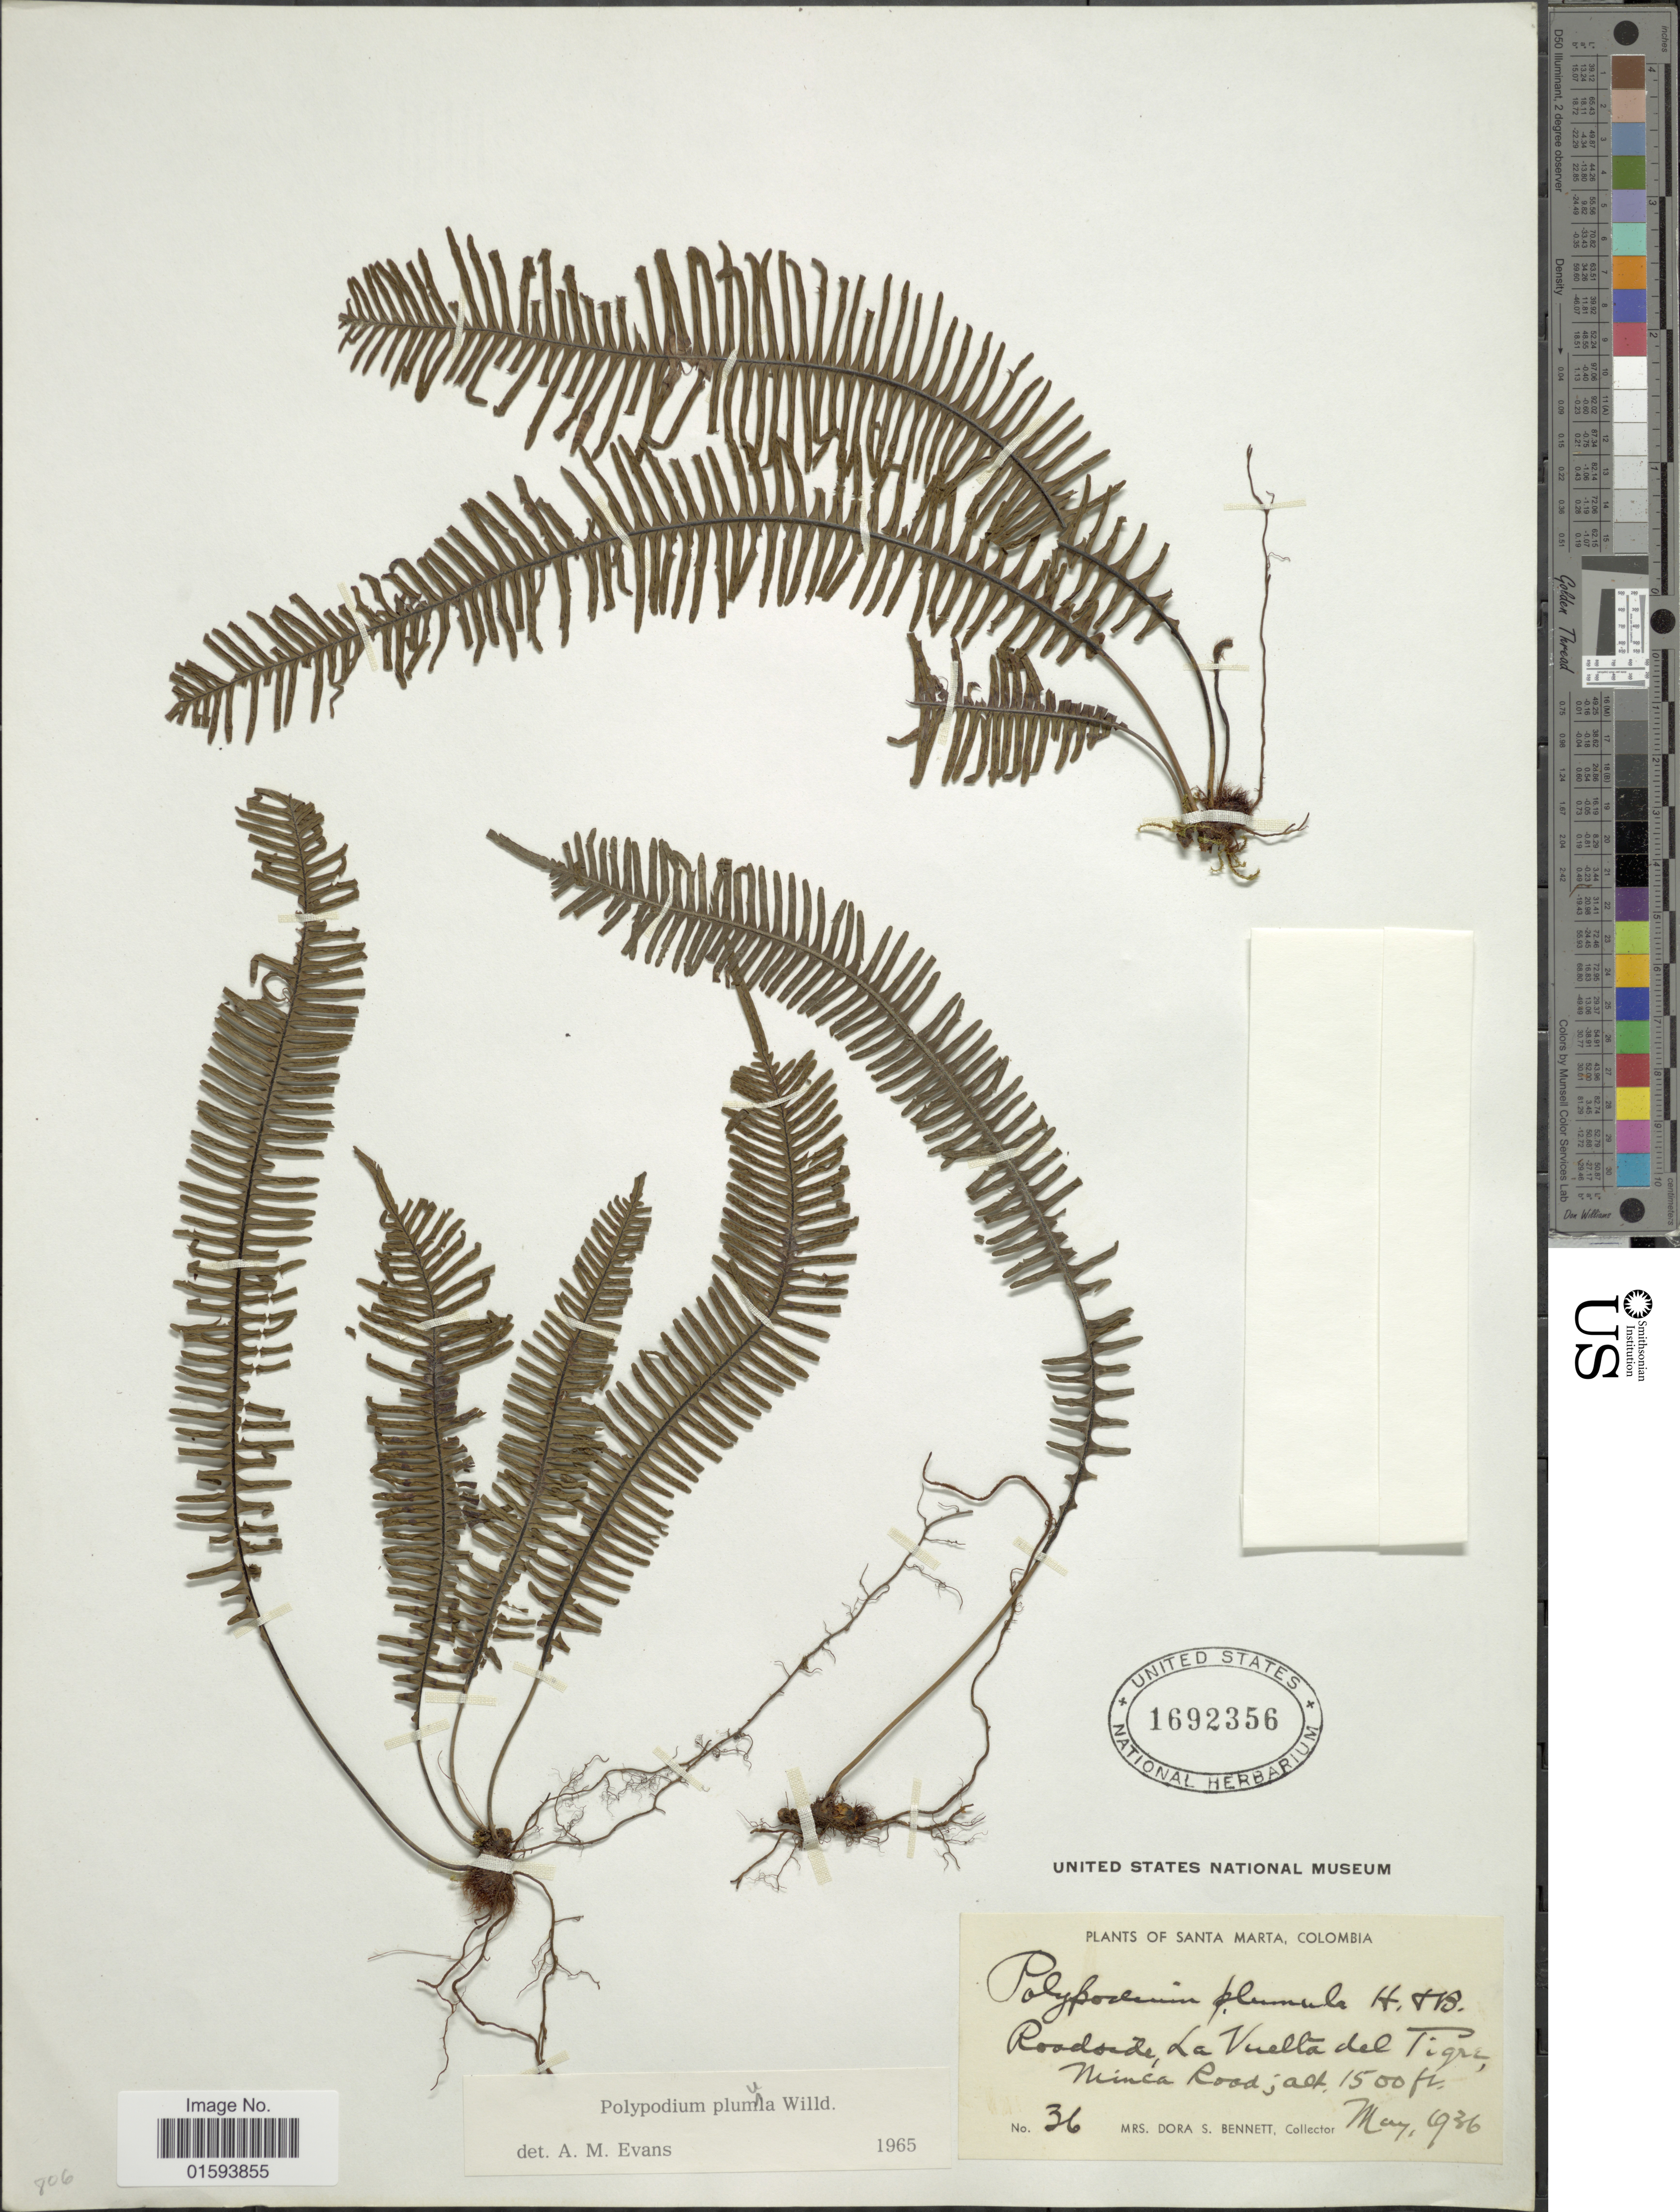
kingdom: Plantae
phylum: Tracheophyta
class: Polypodiopsida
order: Polypodiales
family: Polypodiaceae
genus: Pecluma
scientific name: Pecluma plumula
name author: (Humb. & Bonpl. ex Willd.) M.G. Price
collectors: D. Bennett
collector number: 36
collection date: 1936-05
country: Colombia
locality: Santa Marta, Colombia, Roadside La Vuelta del Tigre Minca Road.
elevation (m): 457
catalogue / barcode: US 1692356